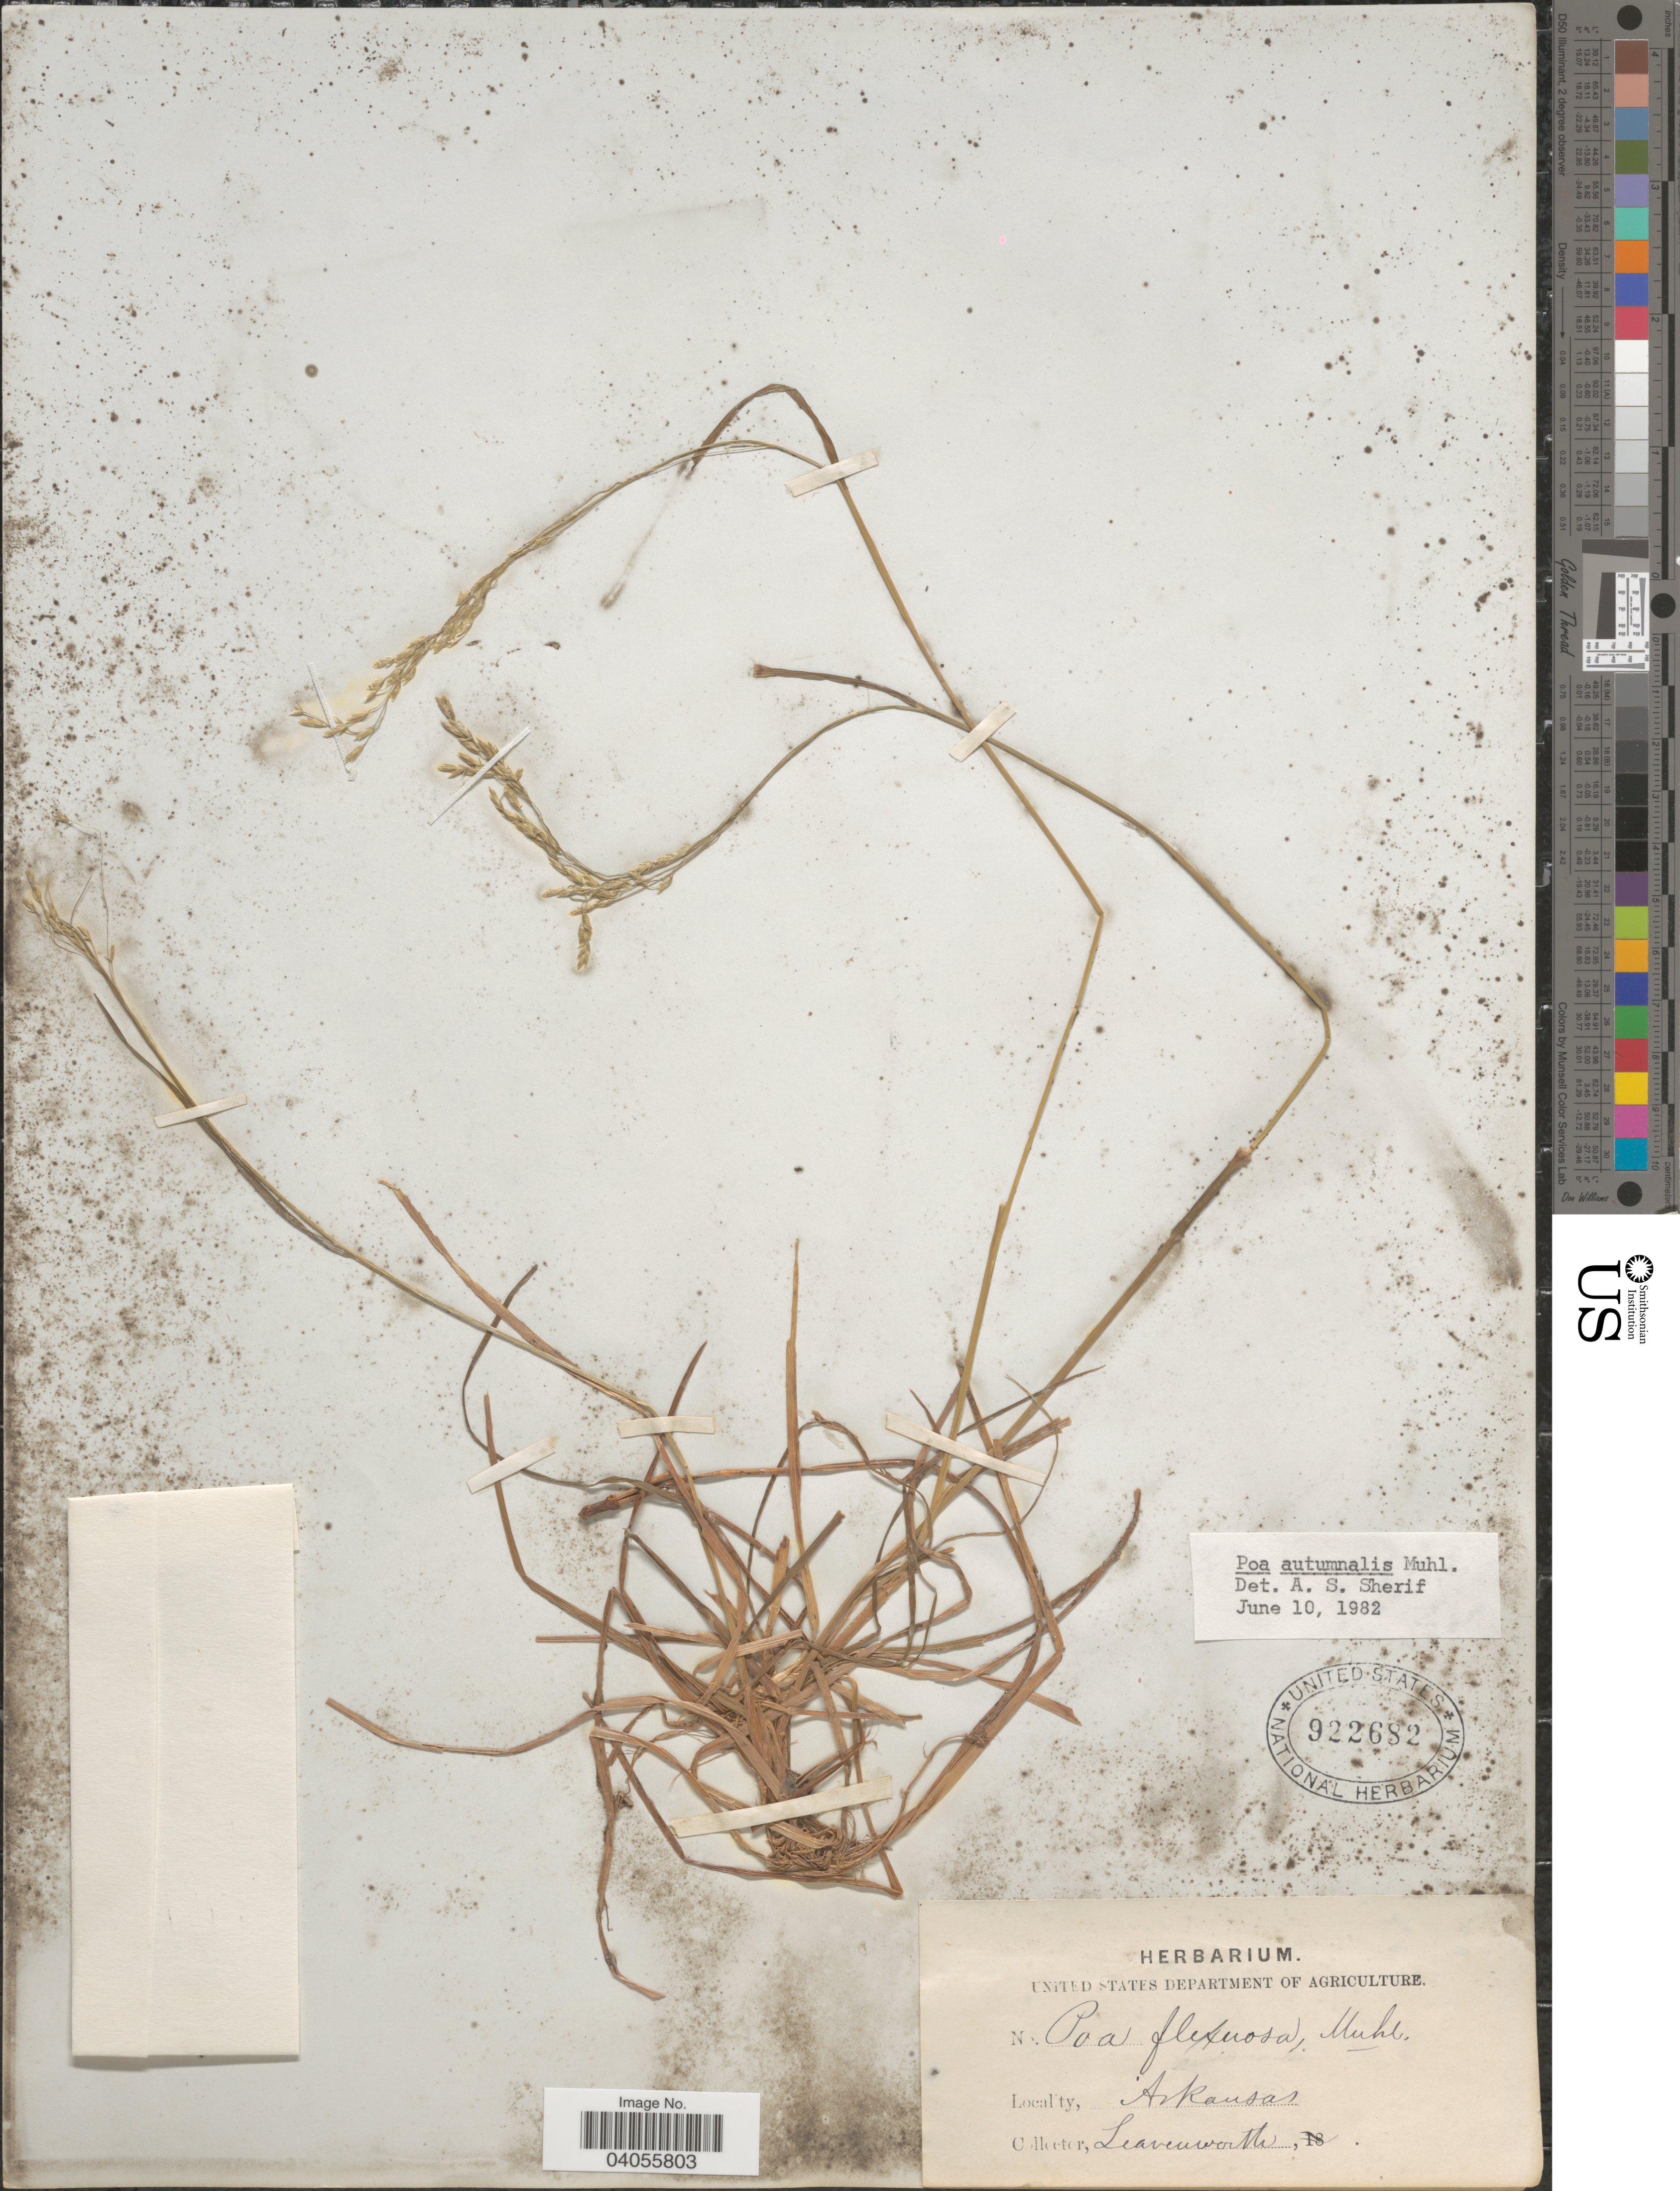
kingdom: Plantae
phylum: Tracheophyta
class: Liliopsida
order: Poales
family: Poaceae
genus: Poa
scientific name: Poa autumnalis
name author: Muhl. ex Elliott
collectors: Leavenworth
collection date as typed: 18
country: United States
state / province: Arkansas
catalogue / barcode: US 922682